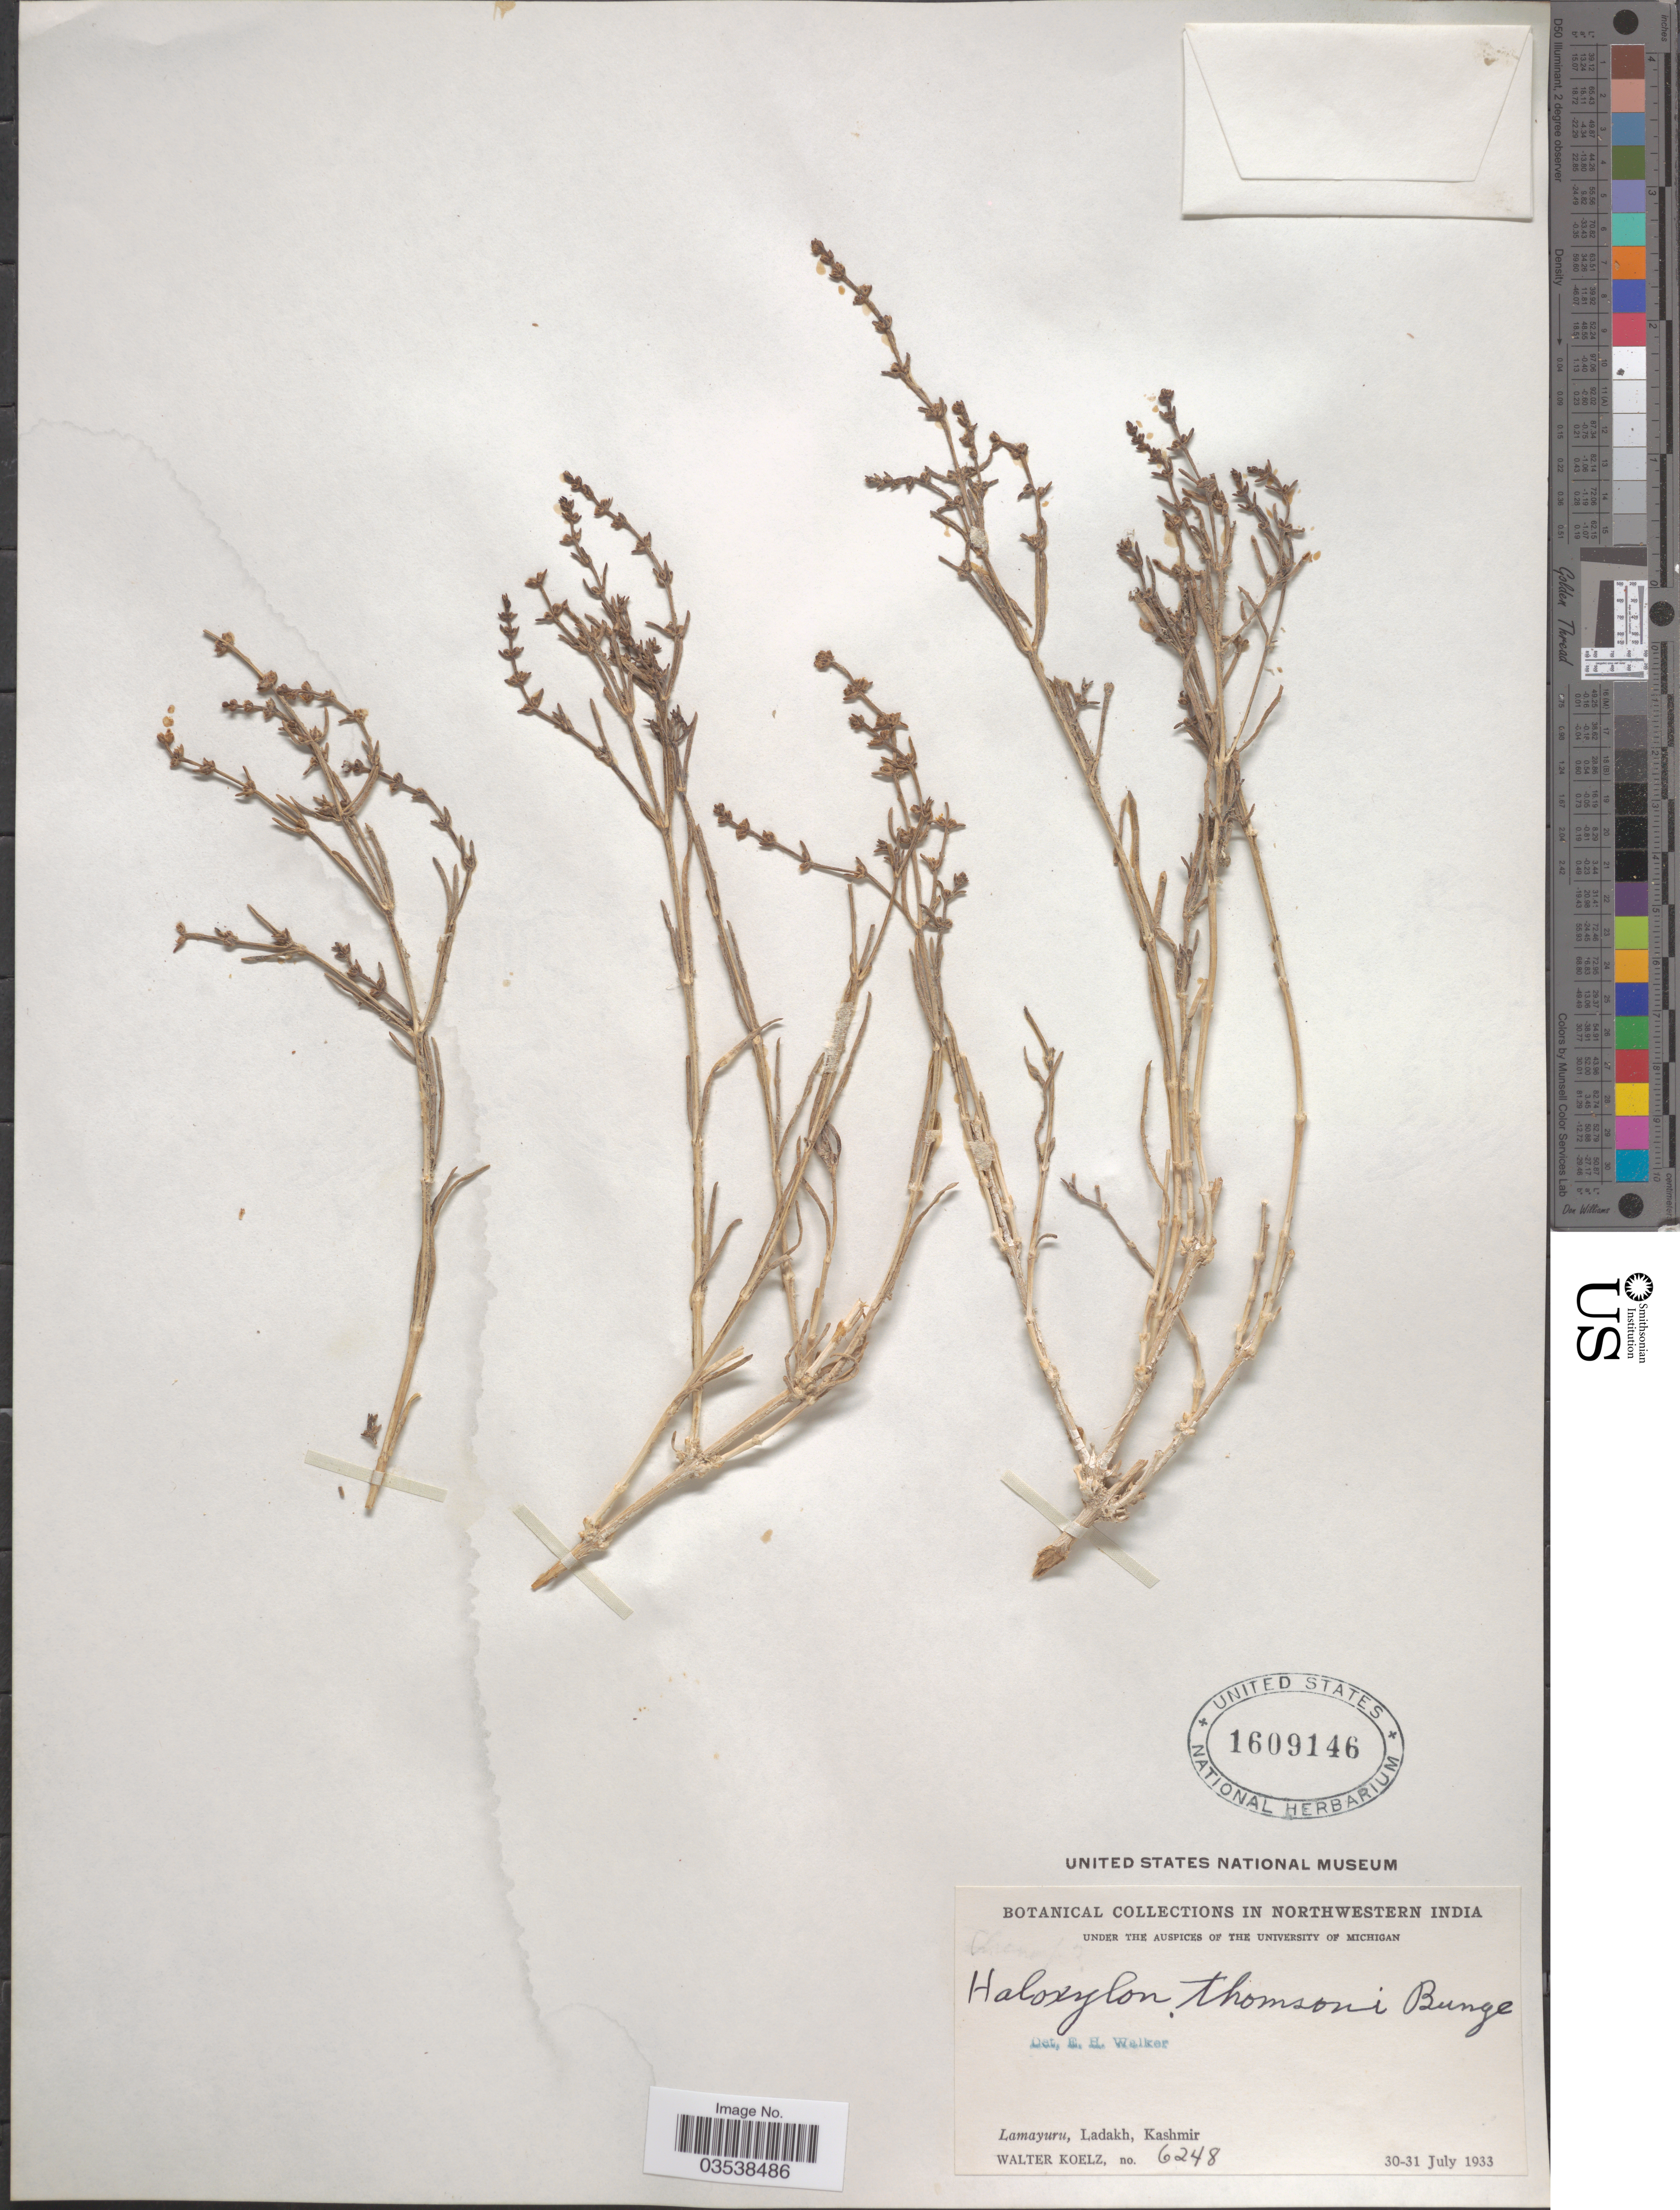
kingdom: Plantae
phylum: Tracheophyta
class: Magnoliopsida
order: Caryophyllales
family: Amaranthaceae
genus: Haloxylon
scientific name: Haloxylon thomsonii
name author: Iljin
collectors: W. N. Koelz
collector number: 6248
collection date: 1933-07-30/1933-07-31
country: India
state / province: Jammu and Kashmir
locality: Northwestern India. Lamayuru, Ladakh, Kashmir.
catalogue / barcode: US 1609146